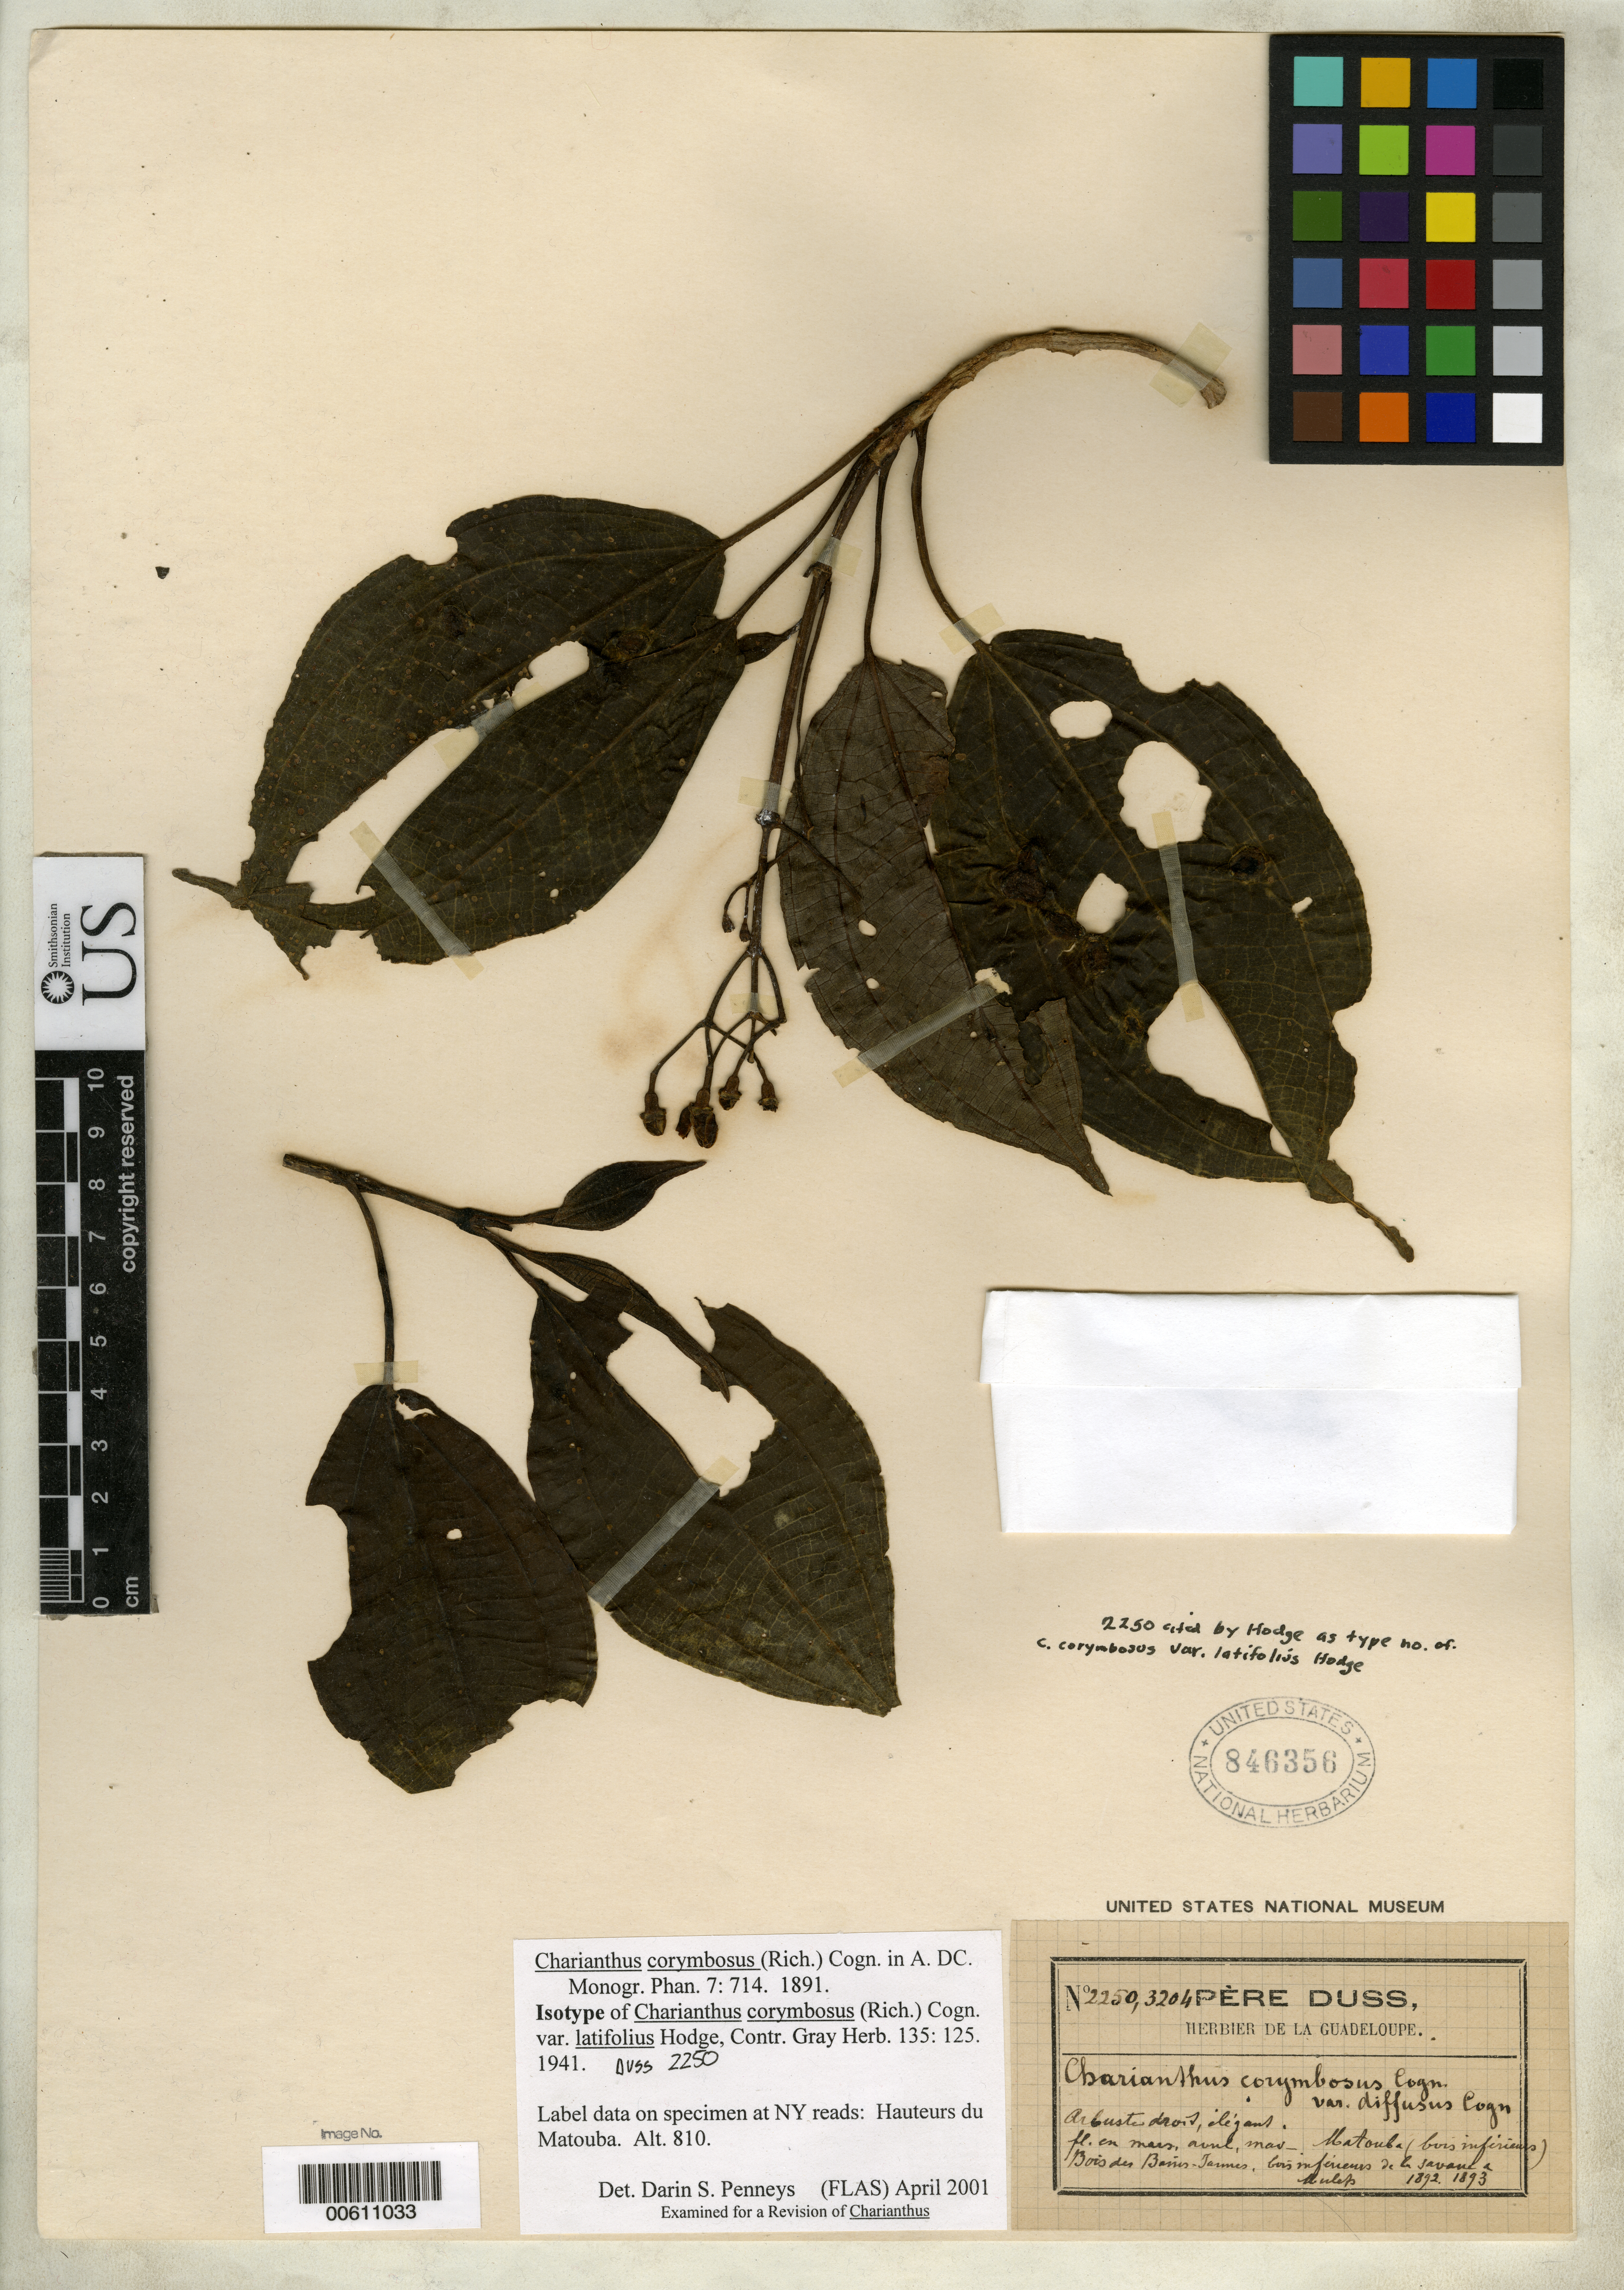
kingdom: Plantae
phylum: Tracheophyta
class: Magnoliopsida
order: Myrtales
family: Melastomataceae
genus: Charianthus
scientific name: Charianthus corymbosus var. latifolius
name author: Hodge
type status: Isotype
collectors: Père Duss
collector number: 2250 / 3204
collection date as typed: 1892 to -- --- 1893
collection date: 1892/1893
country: Guadeloupe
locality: Matouba (bois infirieurs de la savanna).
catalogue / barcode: US 846356